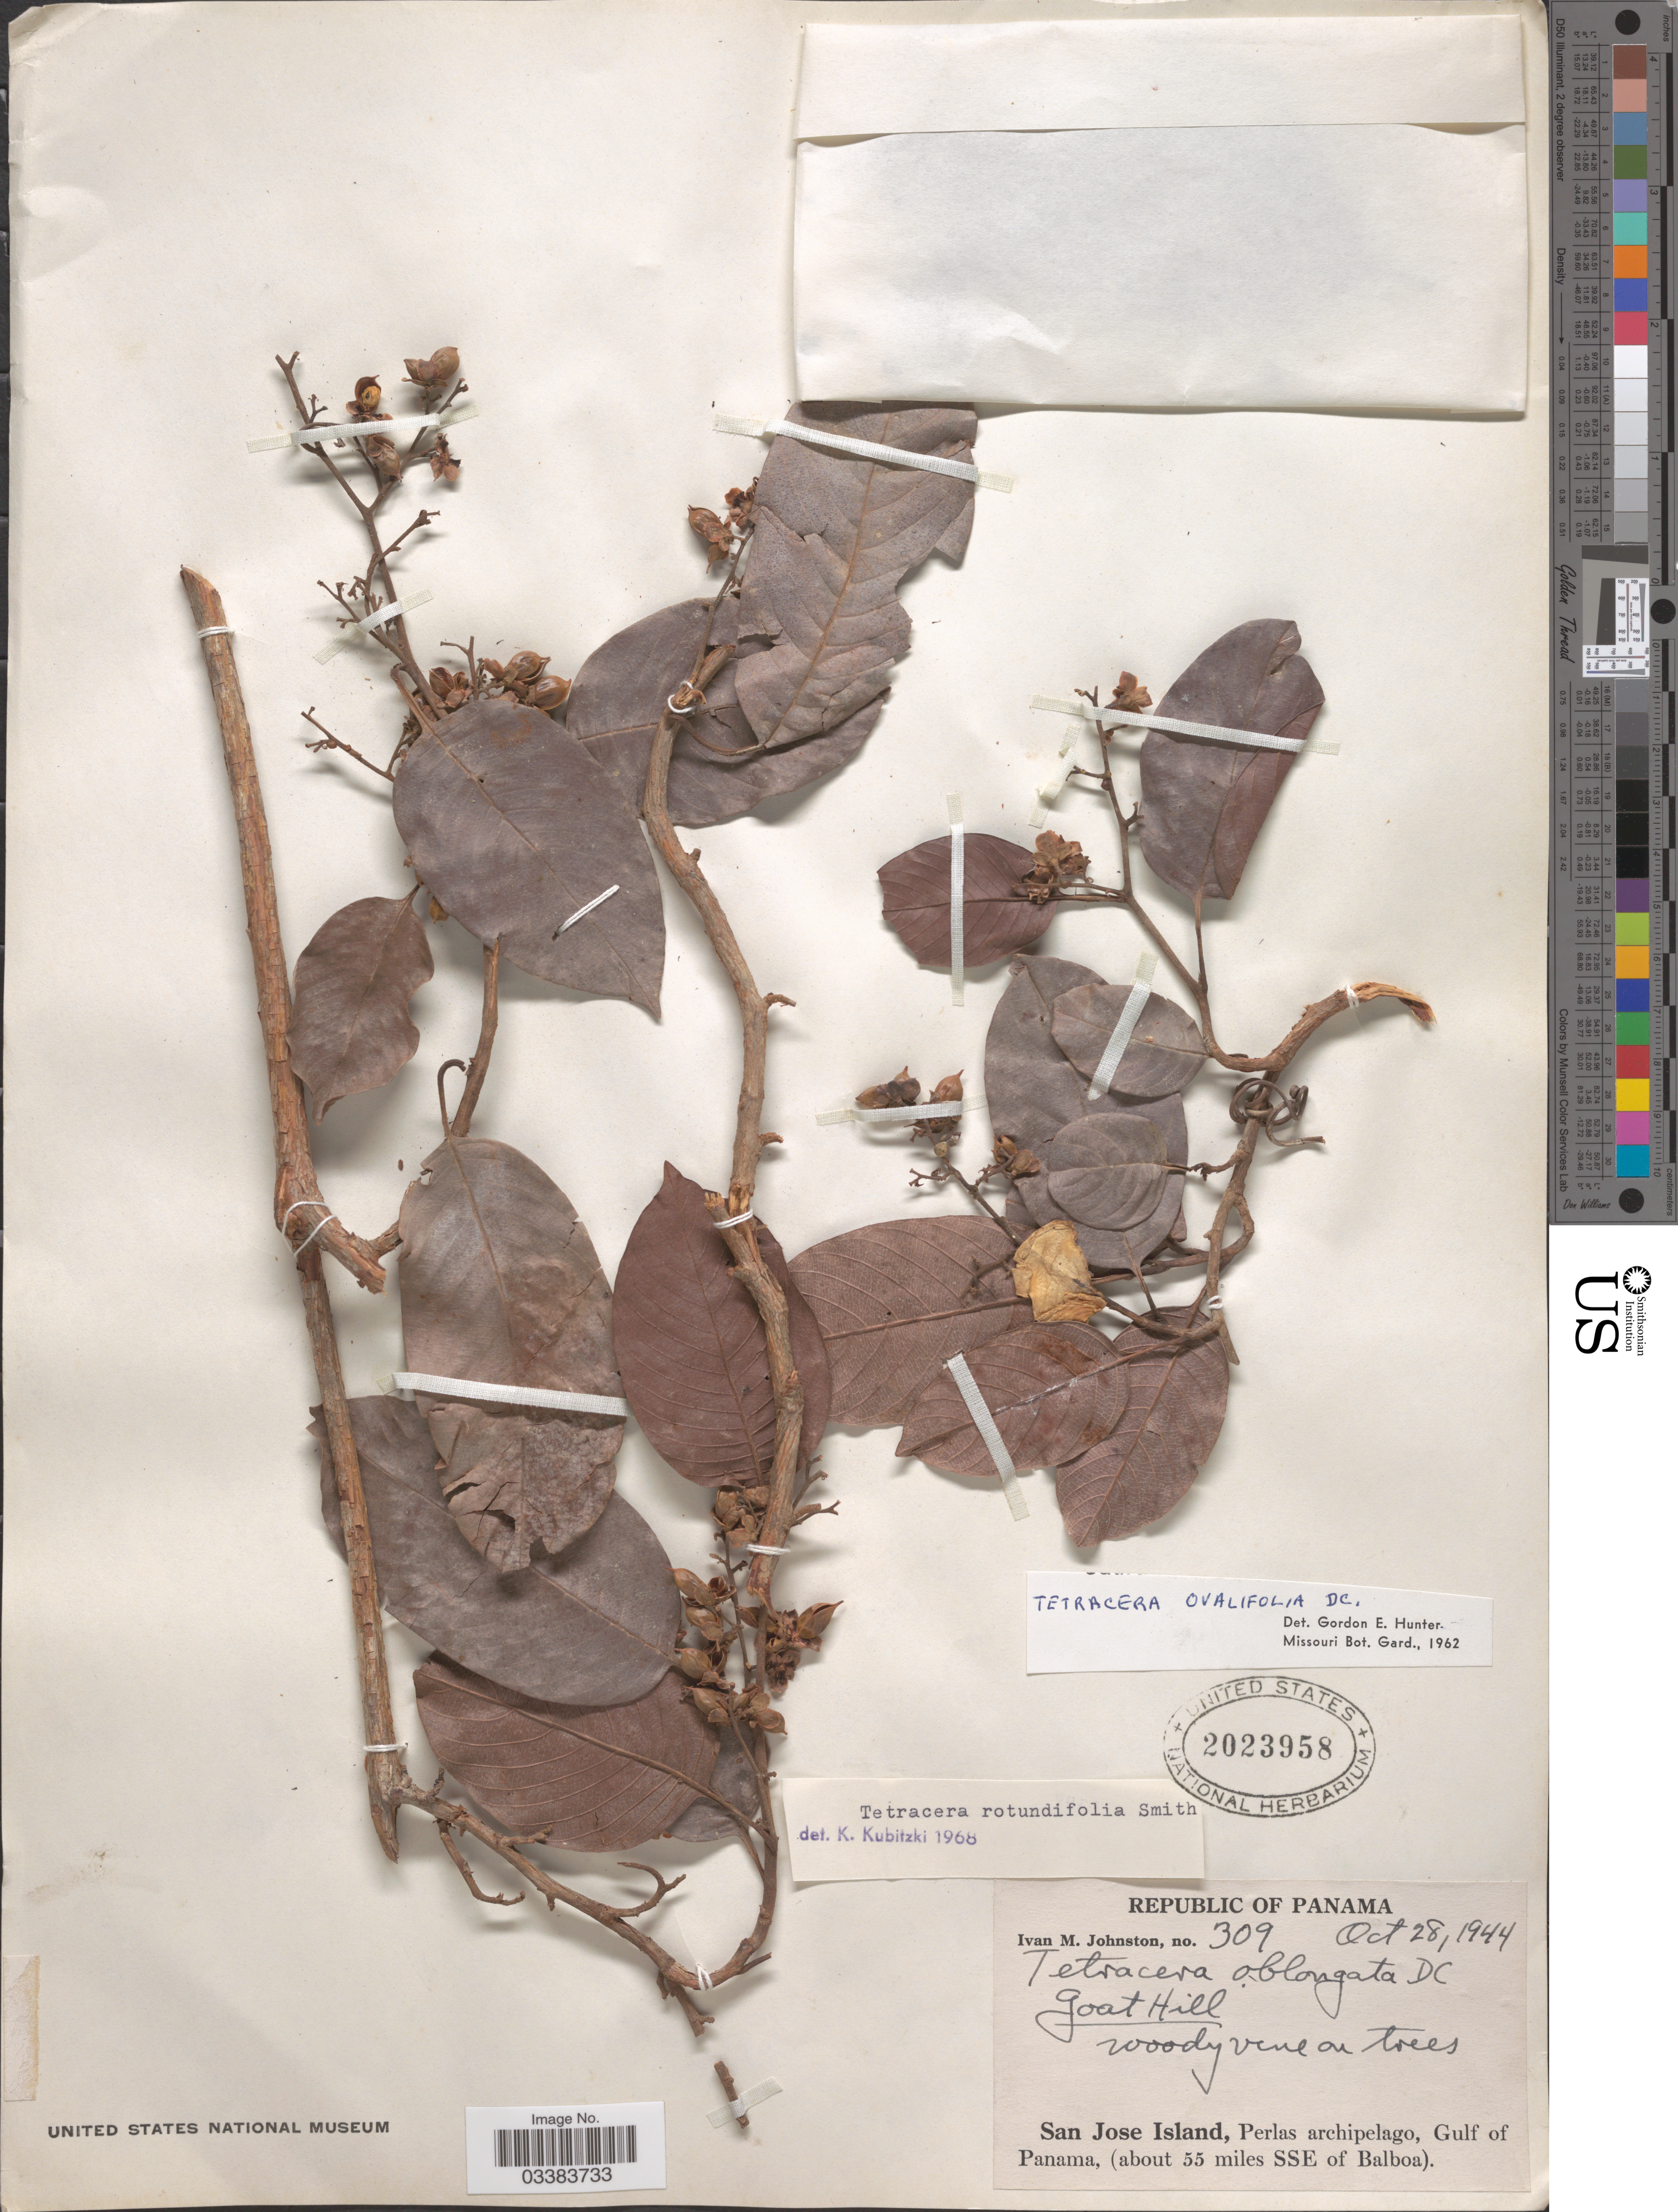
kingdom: Plantae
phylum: Tracheophyta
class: Magnoliopsida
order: Dilleniales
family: Dilleniaceae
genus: Tetracera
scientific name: Tetracera rotundifolia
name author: Sm.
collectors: I.M. Johnston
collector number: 309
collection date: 1944-10-28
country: Panama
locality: Goat Hill. San Jose Island, Perlas archipelago, Gulf of Panama, (about 55 miles SSE of Balboa).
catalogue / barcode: US 2023958